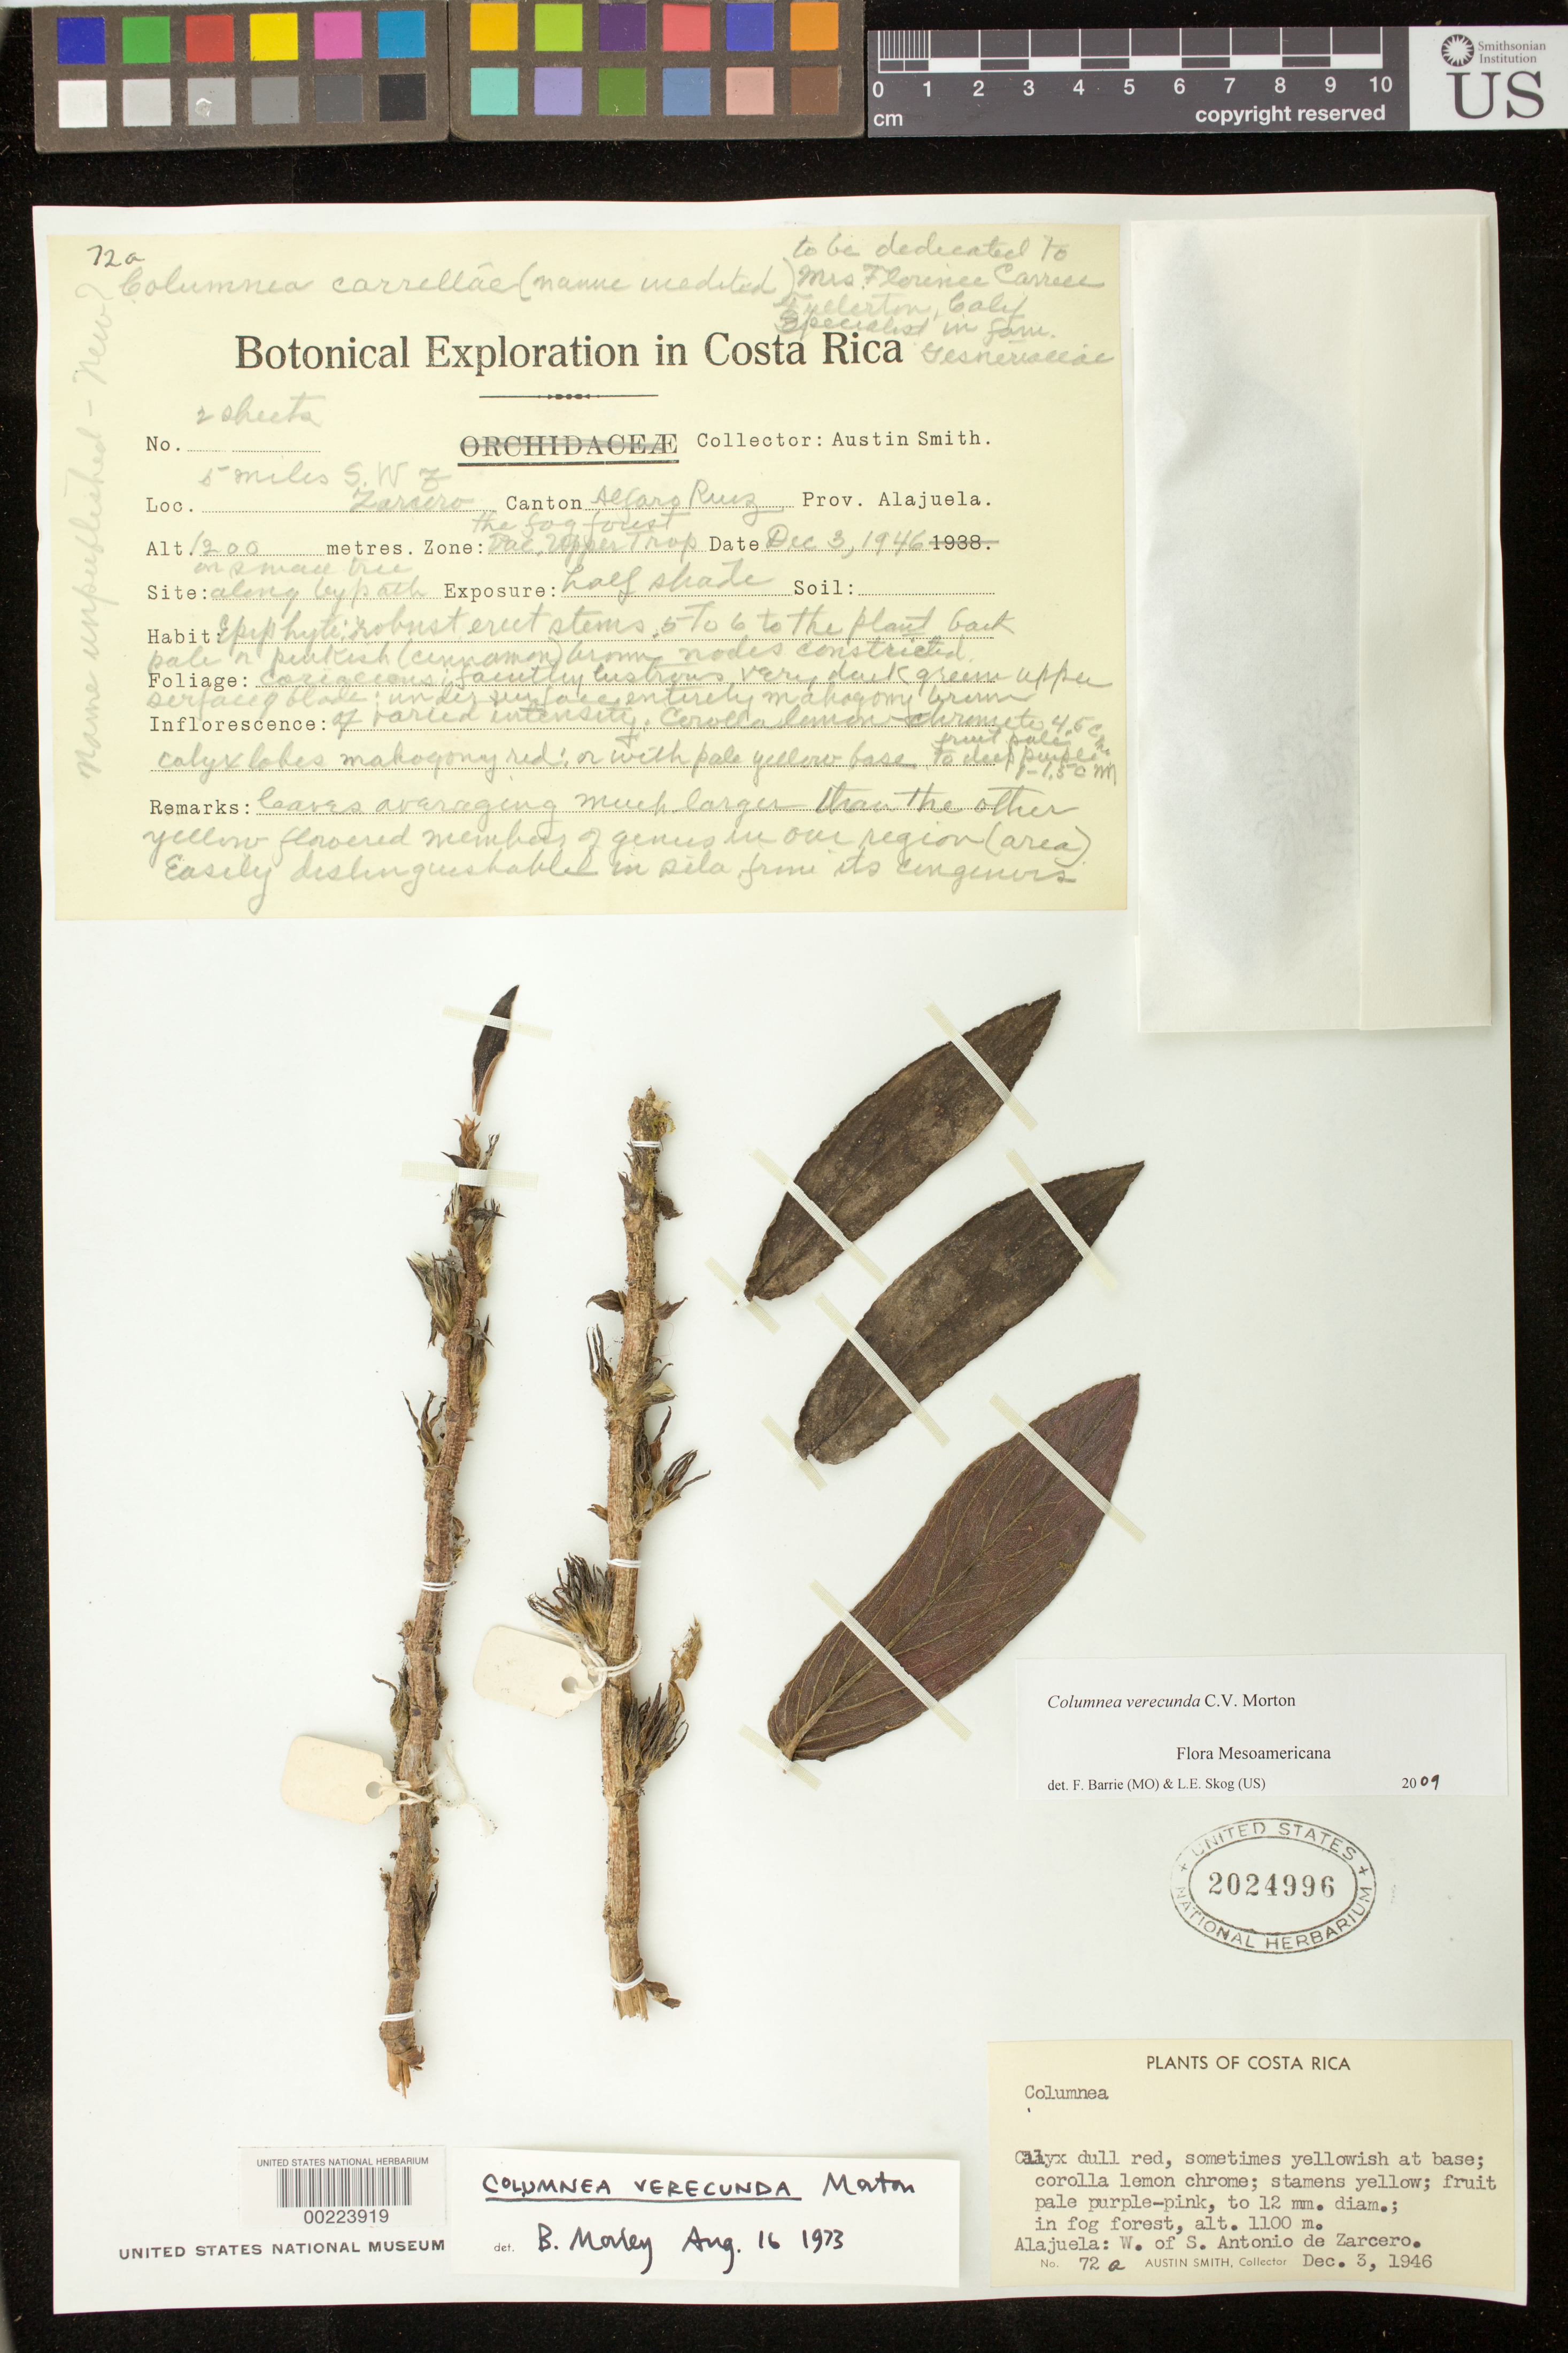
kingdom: Plantae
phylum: Tracheophyta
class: Magnoliopsida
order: Lamiales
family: Gesneriaceae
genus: Columnea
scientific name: Columnea verecunda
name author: C.V. Morton in Standl.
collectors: Aust P. Smith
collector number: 1948/ 72 A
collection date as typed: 03 Dec 1946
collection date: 1946-12-03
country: Costa Rica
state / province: Alajuela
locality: Canton Alfaro Ruiz, 5 mi SW of Zarcero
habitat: Fog forest Pacific upper tropical zone, on small tree, along bypath, ...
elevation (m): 1200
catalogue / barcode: US 2024996